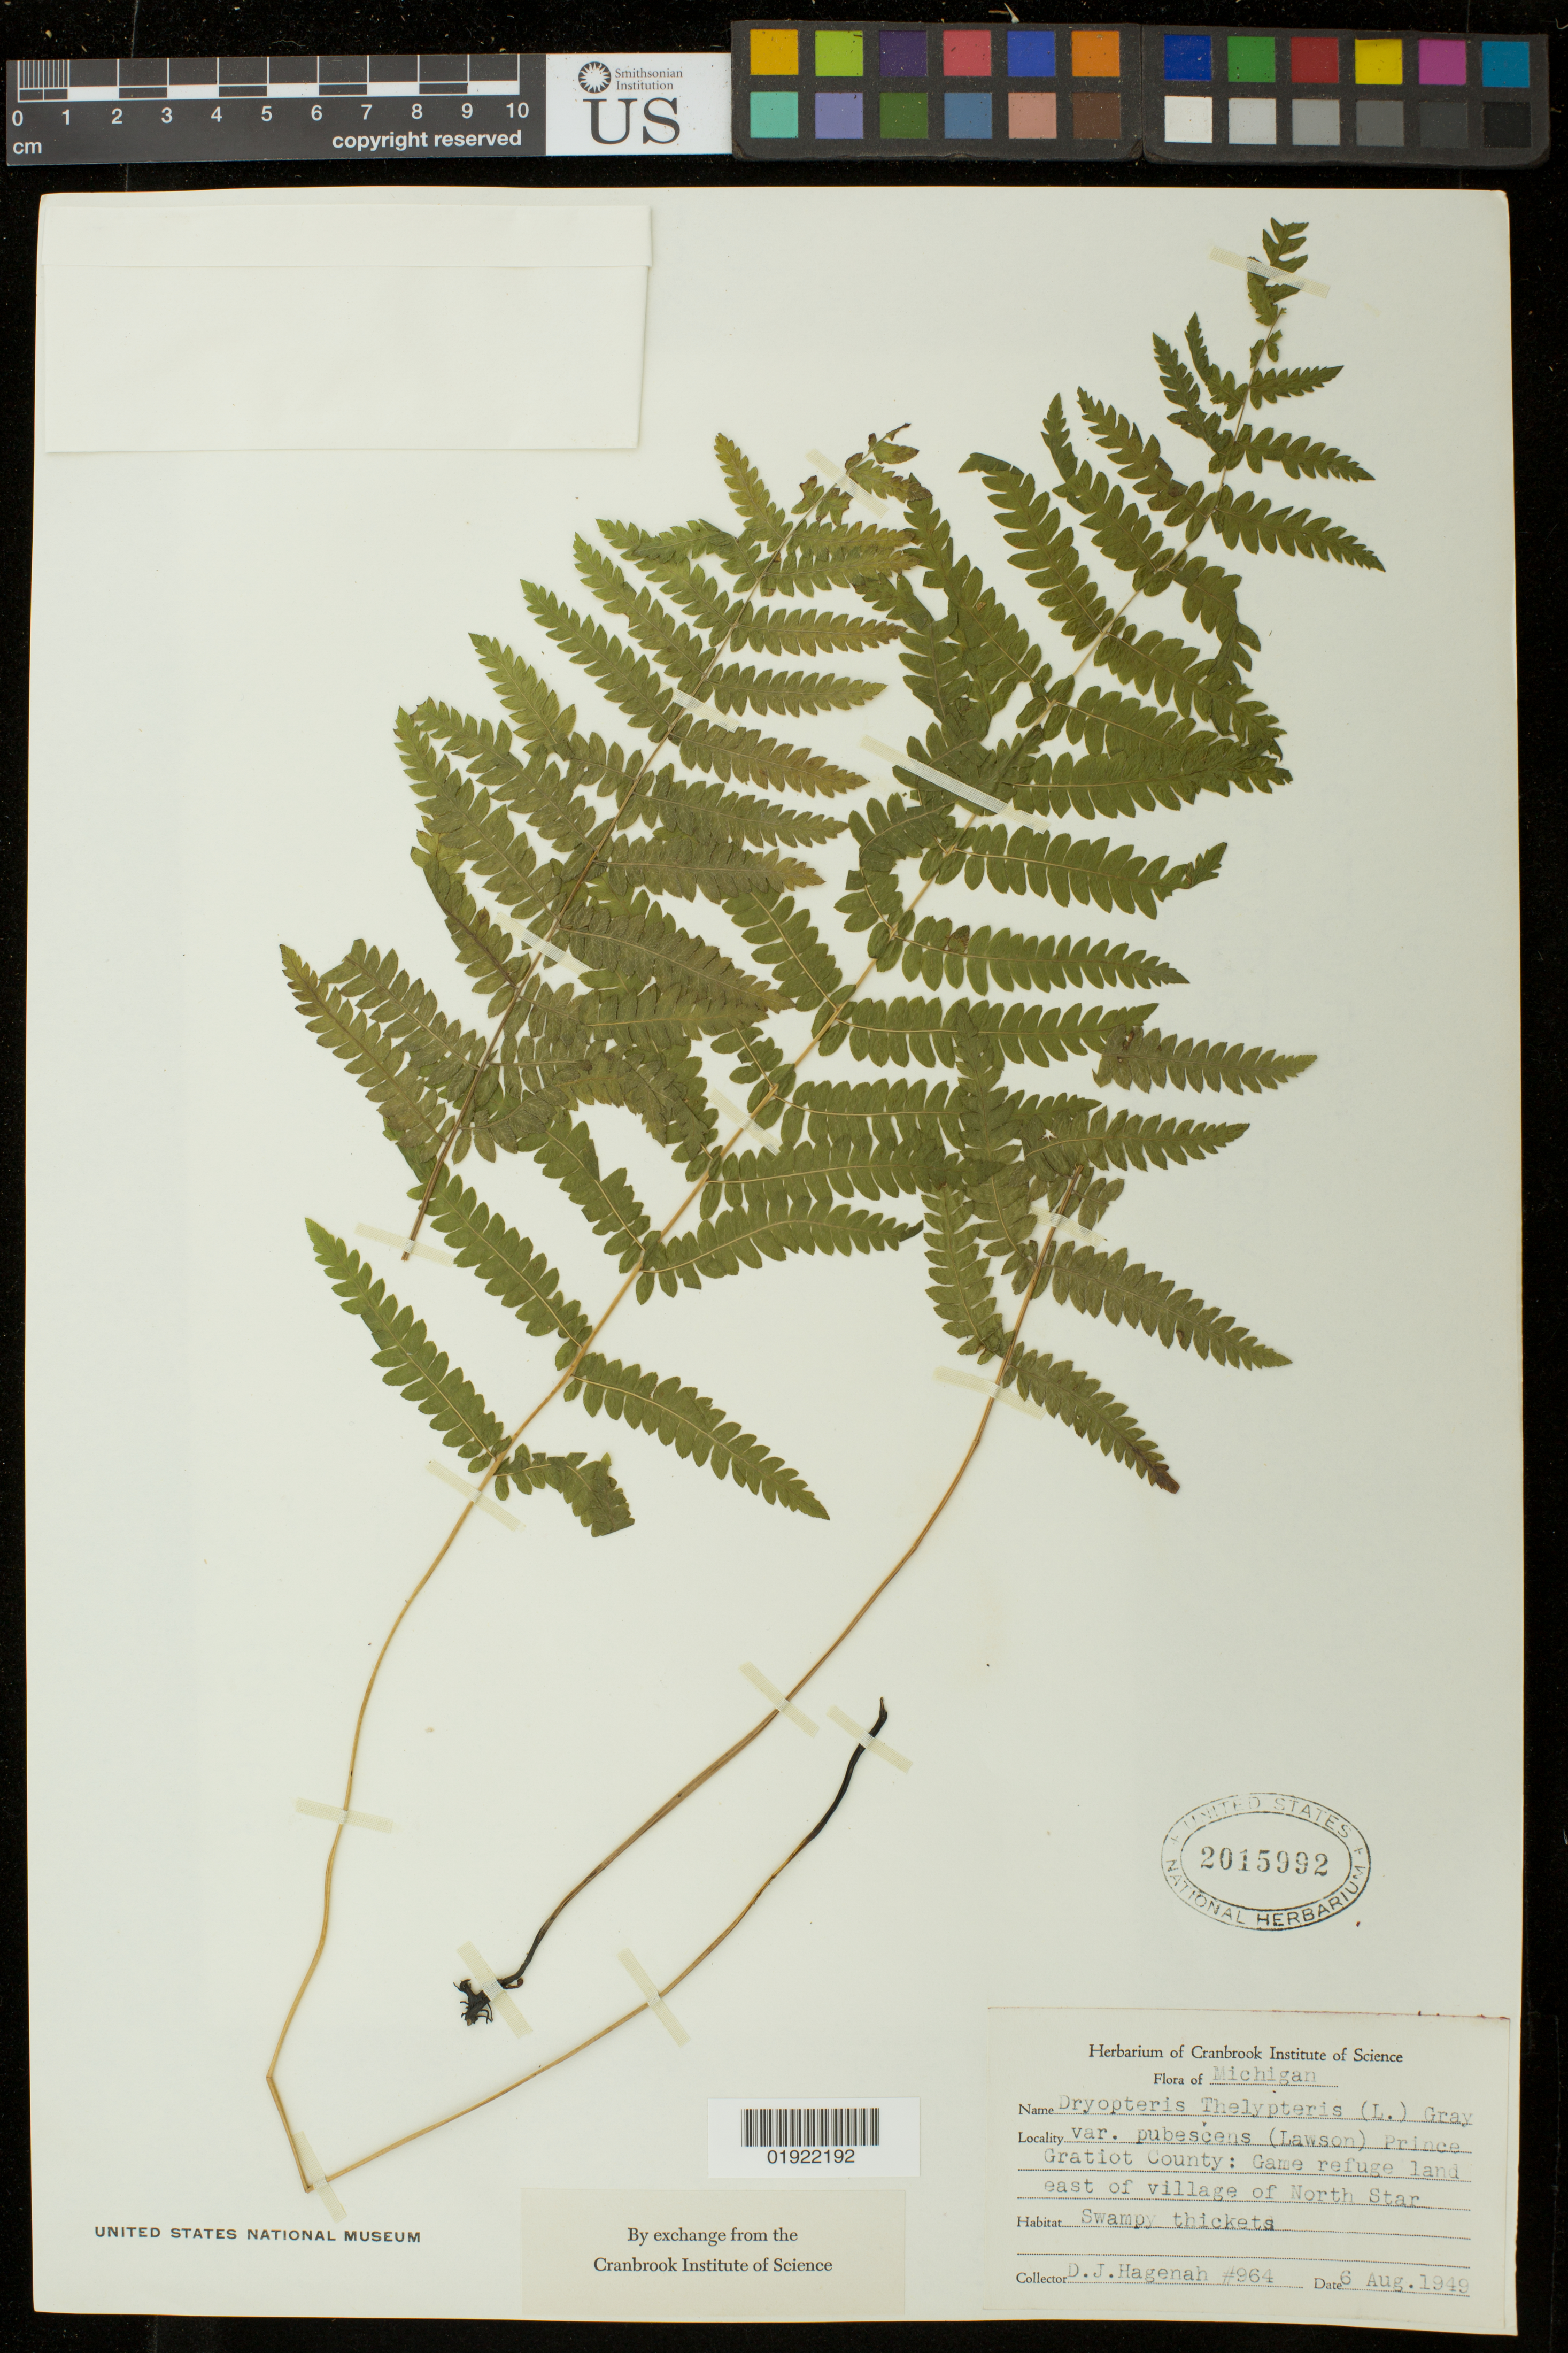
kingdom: Plantae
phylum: Tracheophyta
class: Polypodiopsida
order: Polypodiales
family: Thelypteridaceae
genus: Thelypteris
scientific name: Thelypteris palustris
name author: (Salisb.) Schott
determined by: Schott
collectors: D. Hagenah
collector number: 964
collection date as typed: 6 Aug 1949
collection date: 1949-08-06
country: United States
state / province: Michigan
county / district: Gariot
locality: Game refuge land east of village of North Star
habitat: swampy thickets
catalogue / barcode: US 2015992